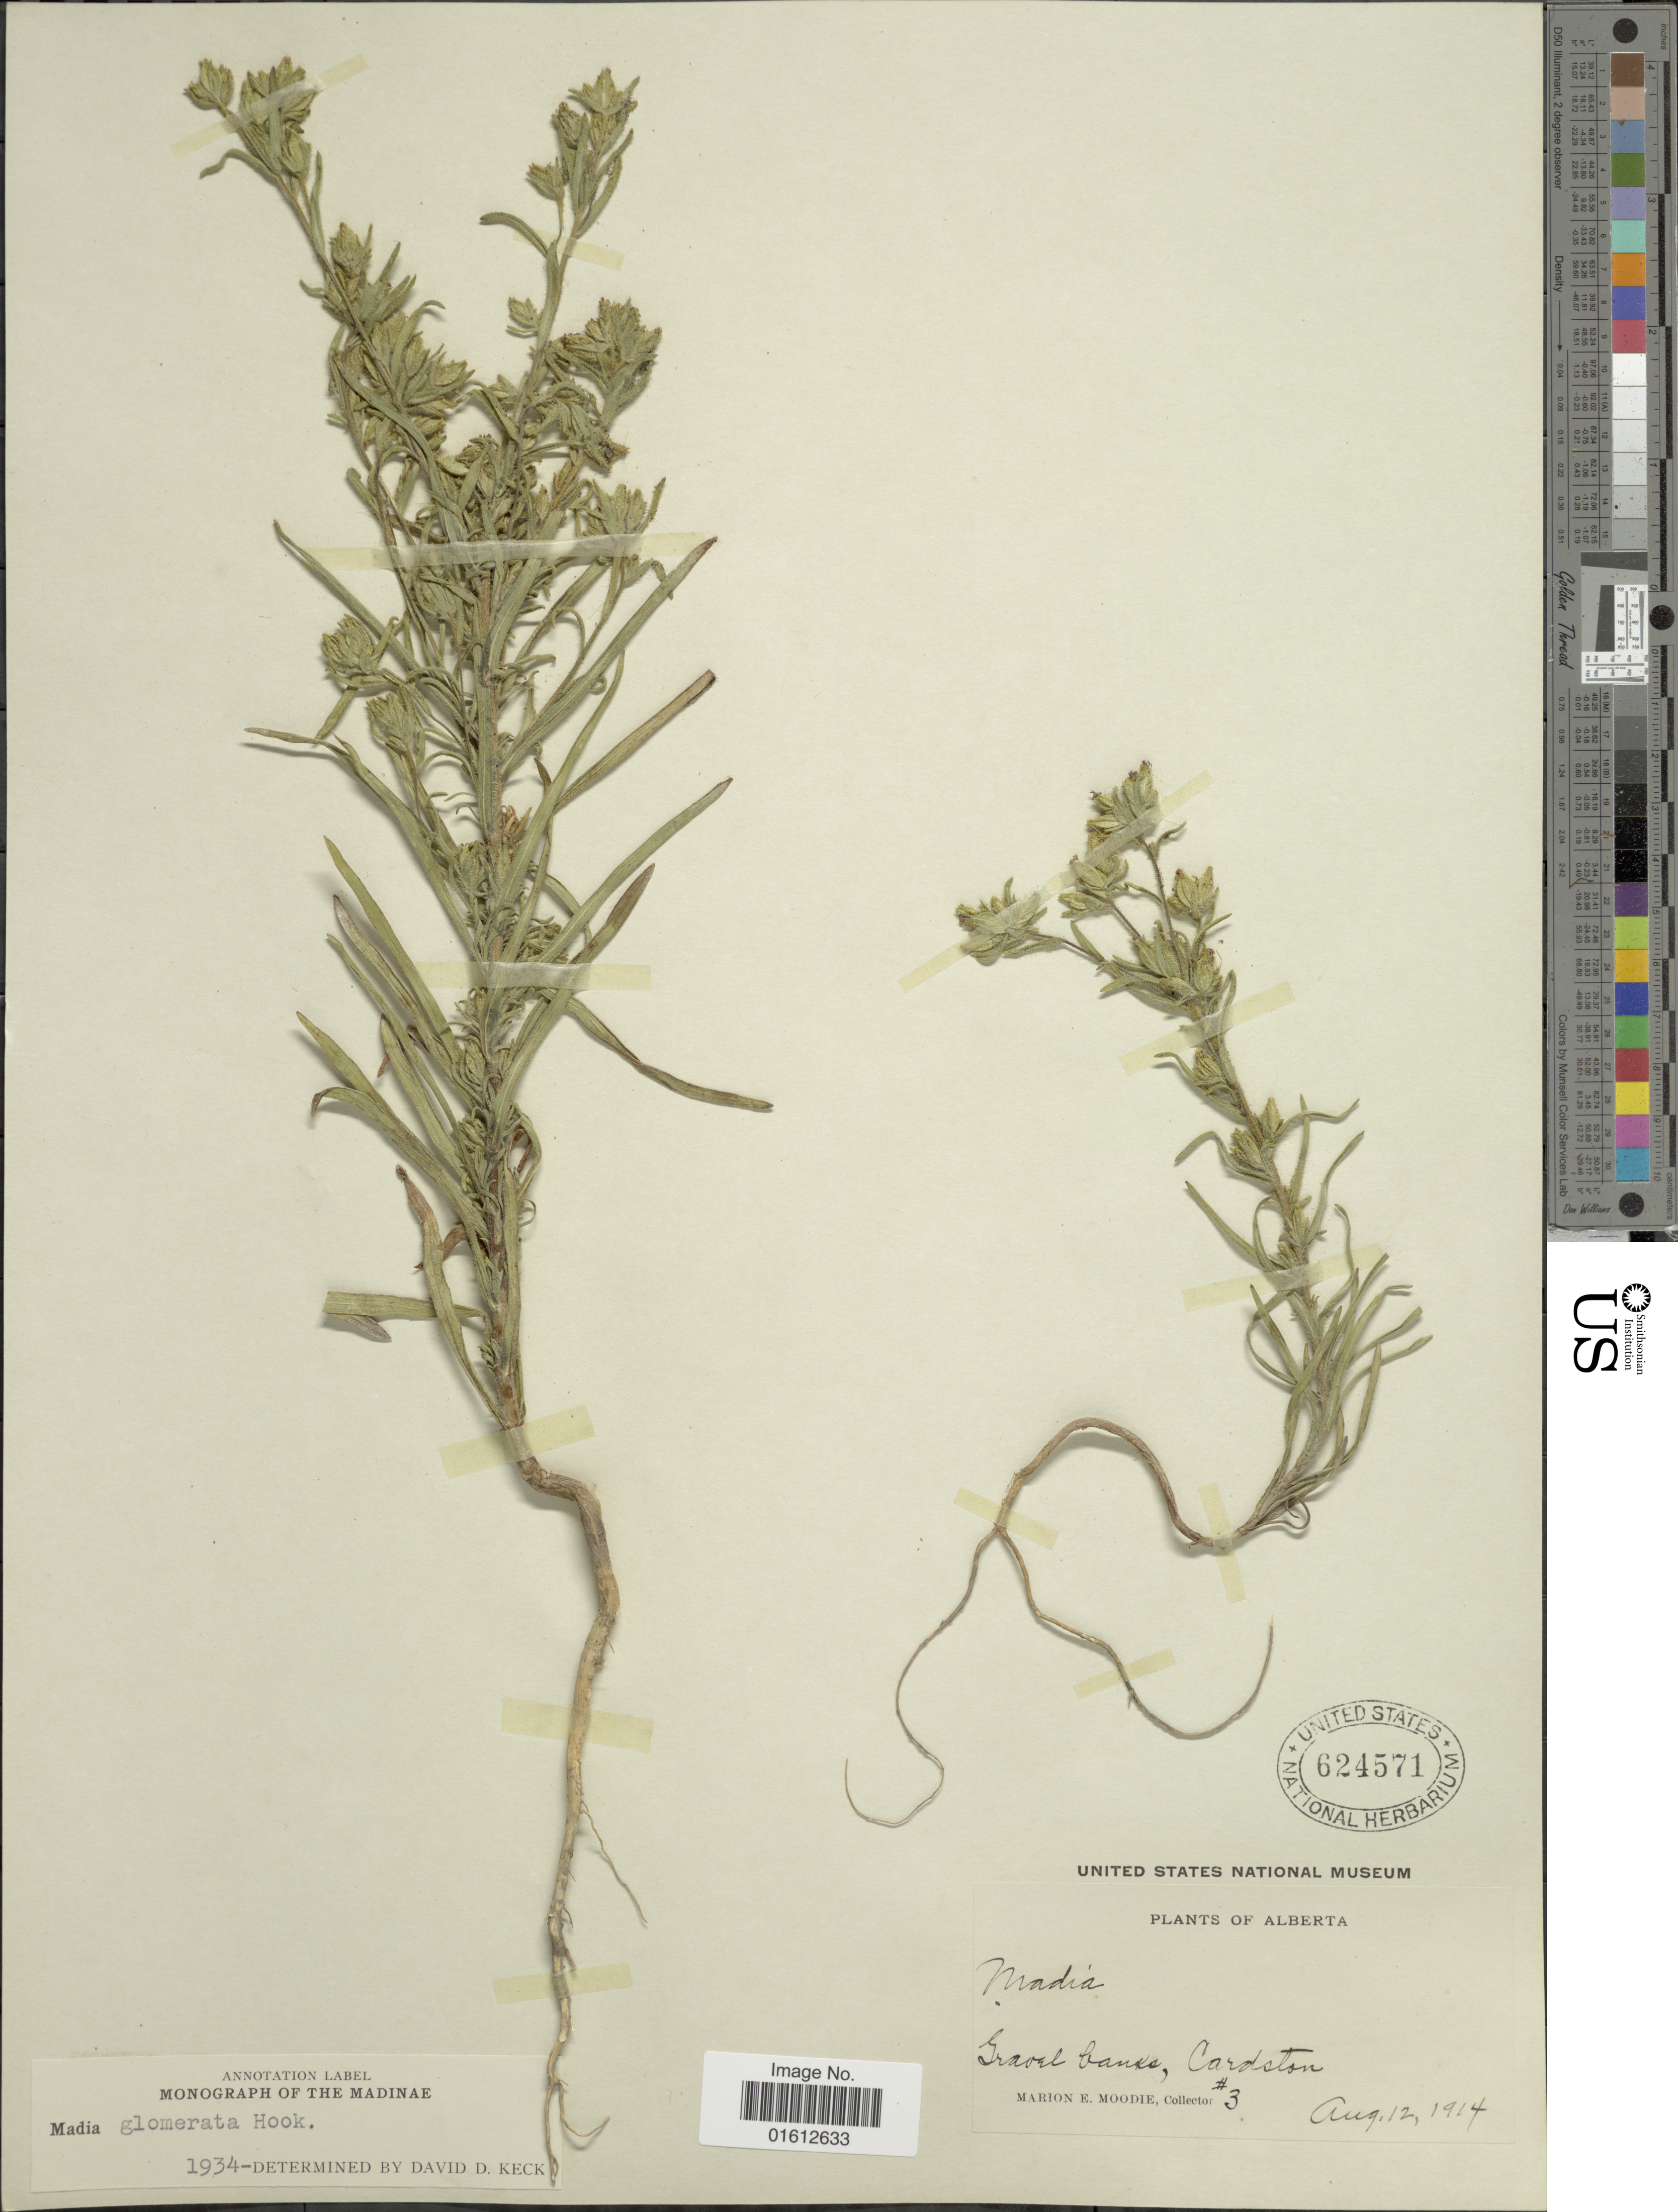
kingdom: Plantae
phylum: Tracheophyta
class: Magnoliopsida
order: Asterales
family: Asteraceae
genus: Madia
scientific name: Madia glomerata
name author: Hook.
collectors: M. E. Moodie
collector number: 3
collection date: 1914-08-12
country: Canada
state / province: Alberta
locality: Gravel banks, Cardston.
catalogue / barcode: US 624571